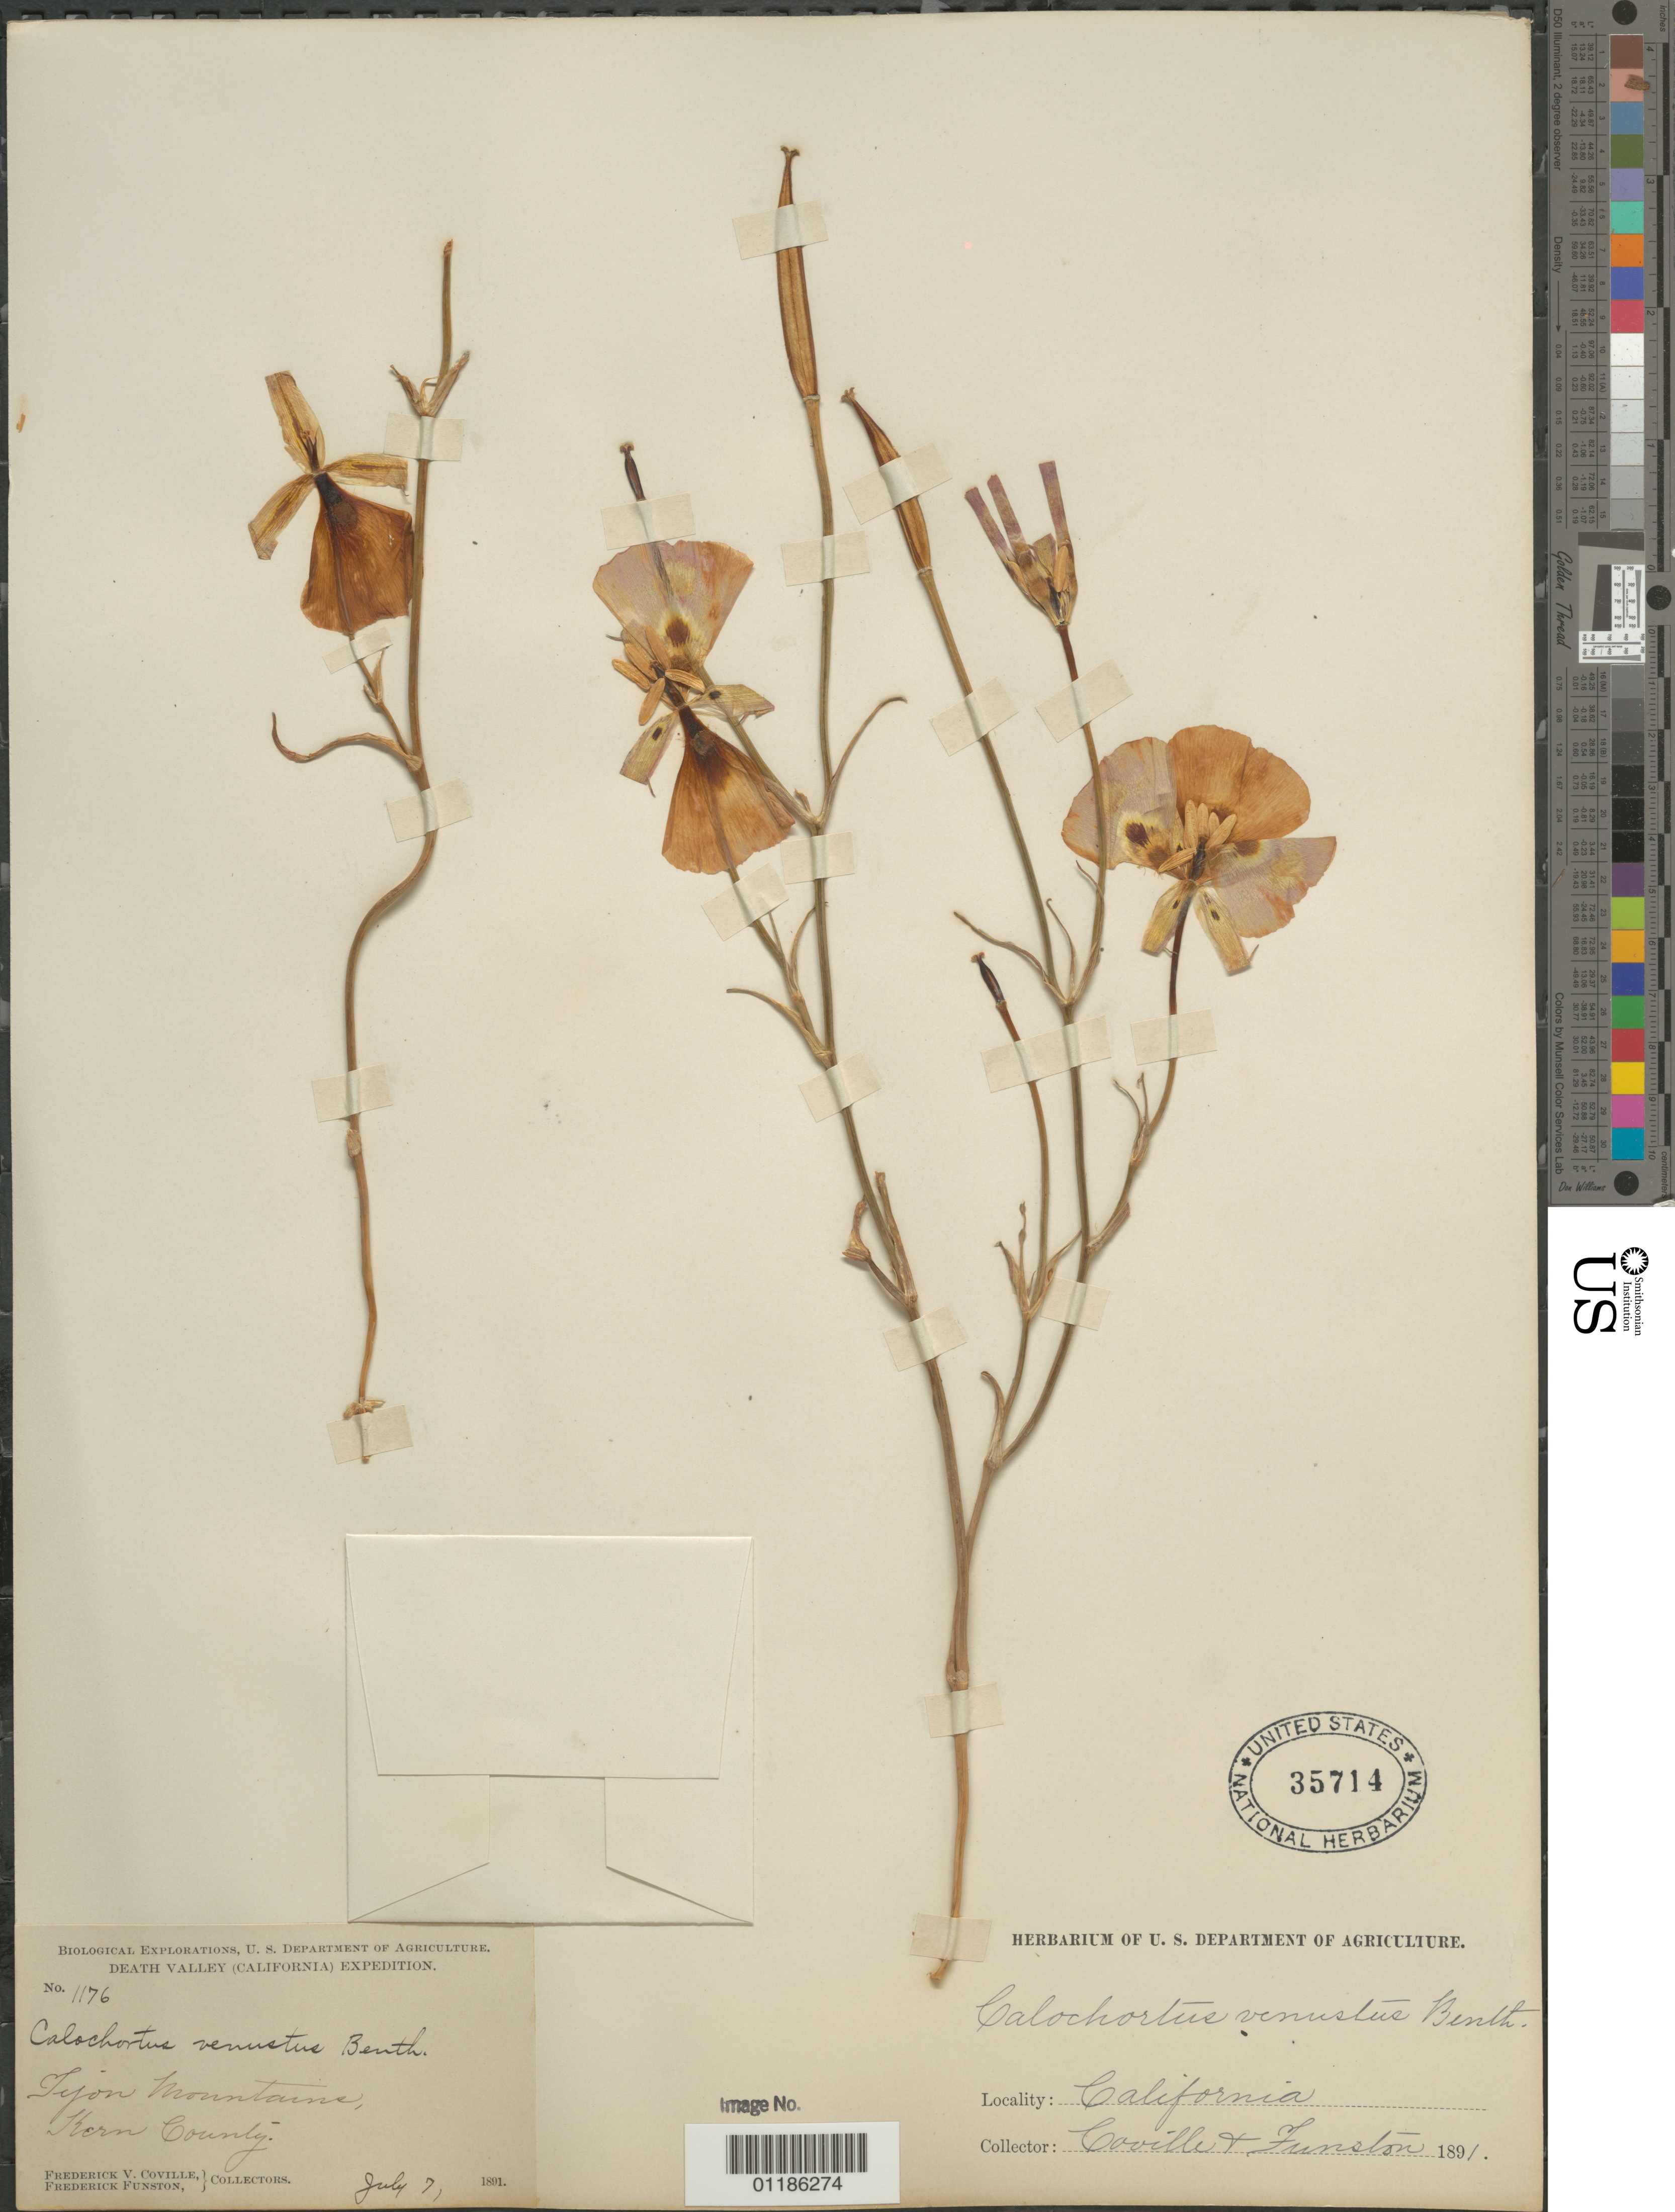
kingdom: Plantae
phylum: Tracheophyta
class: Liliopsida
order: Liliales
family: Liliaceae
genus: Calochortus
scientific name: Calochortus venustus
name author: Douglas ex Benth.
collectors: F. V. Coville & F. Funston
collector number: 1176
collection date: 1891-07-07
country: United States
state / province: California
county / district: Kern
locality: Tejon Mountains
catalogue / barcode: US 35714